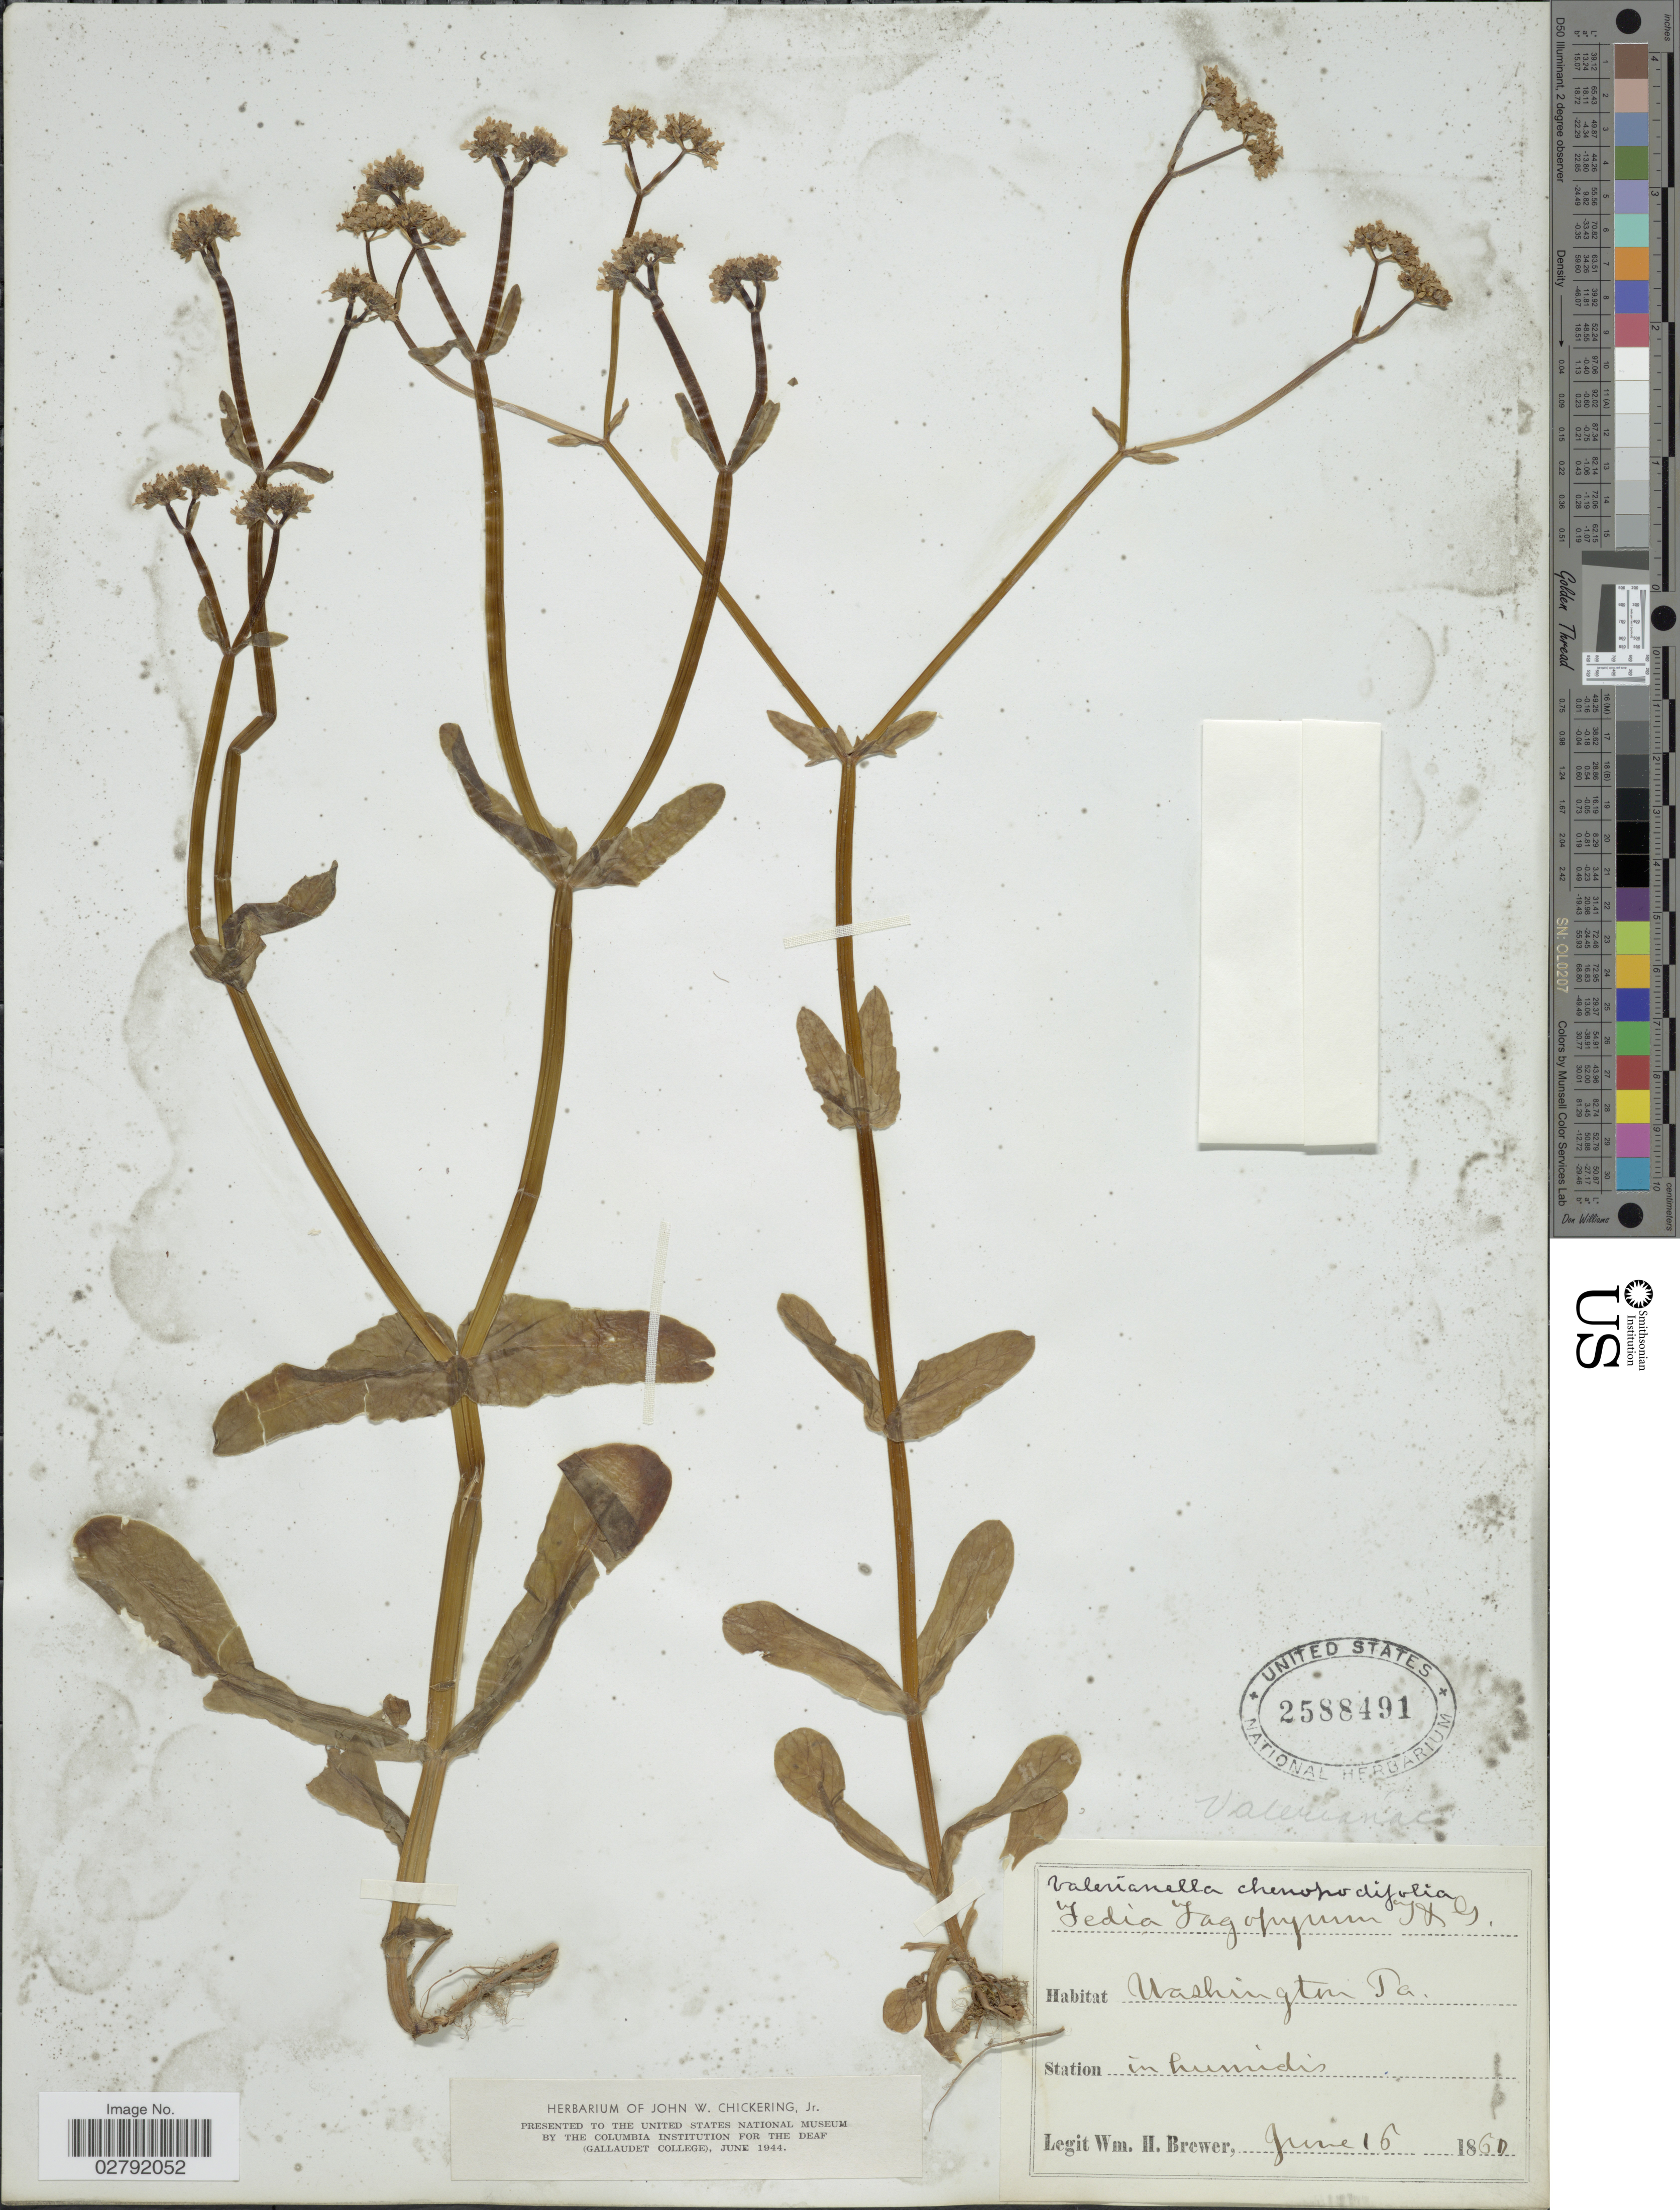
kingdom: Plantae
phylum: Tracheophyta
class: Magnoliopsida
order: Dipsacales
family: Caprifoliaceae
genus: Valerianella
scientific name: Valerianella chenopodifolia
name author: (Pursh) DC.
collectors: W. H. Brewer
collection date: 1860-06-16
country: United States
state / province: Pennsylvania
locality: Washington.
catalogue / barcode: US 2588491